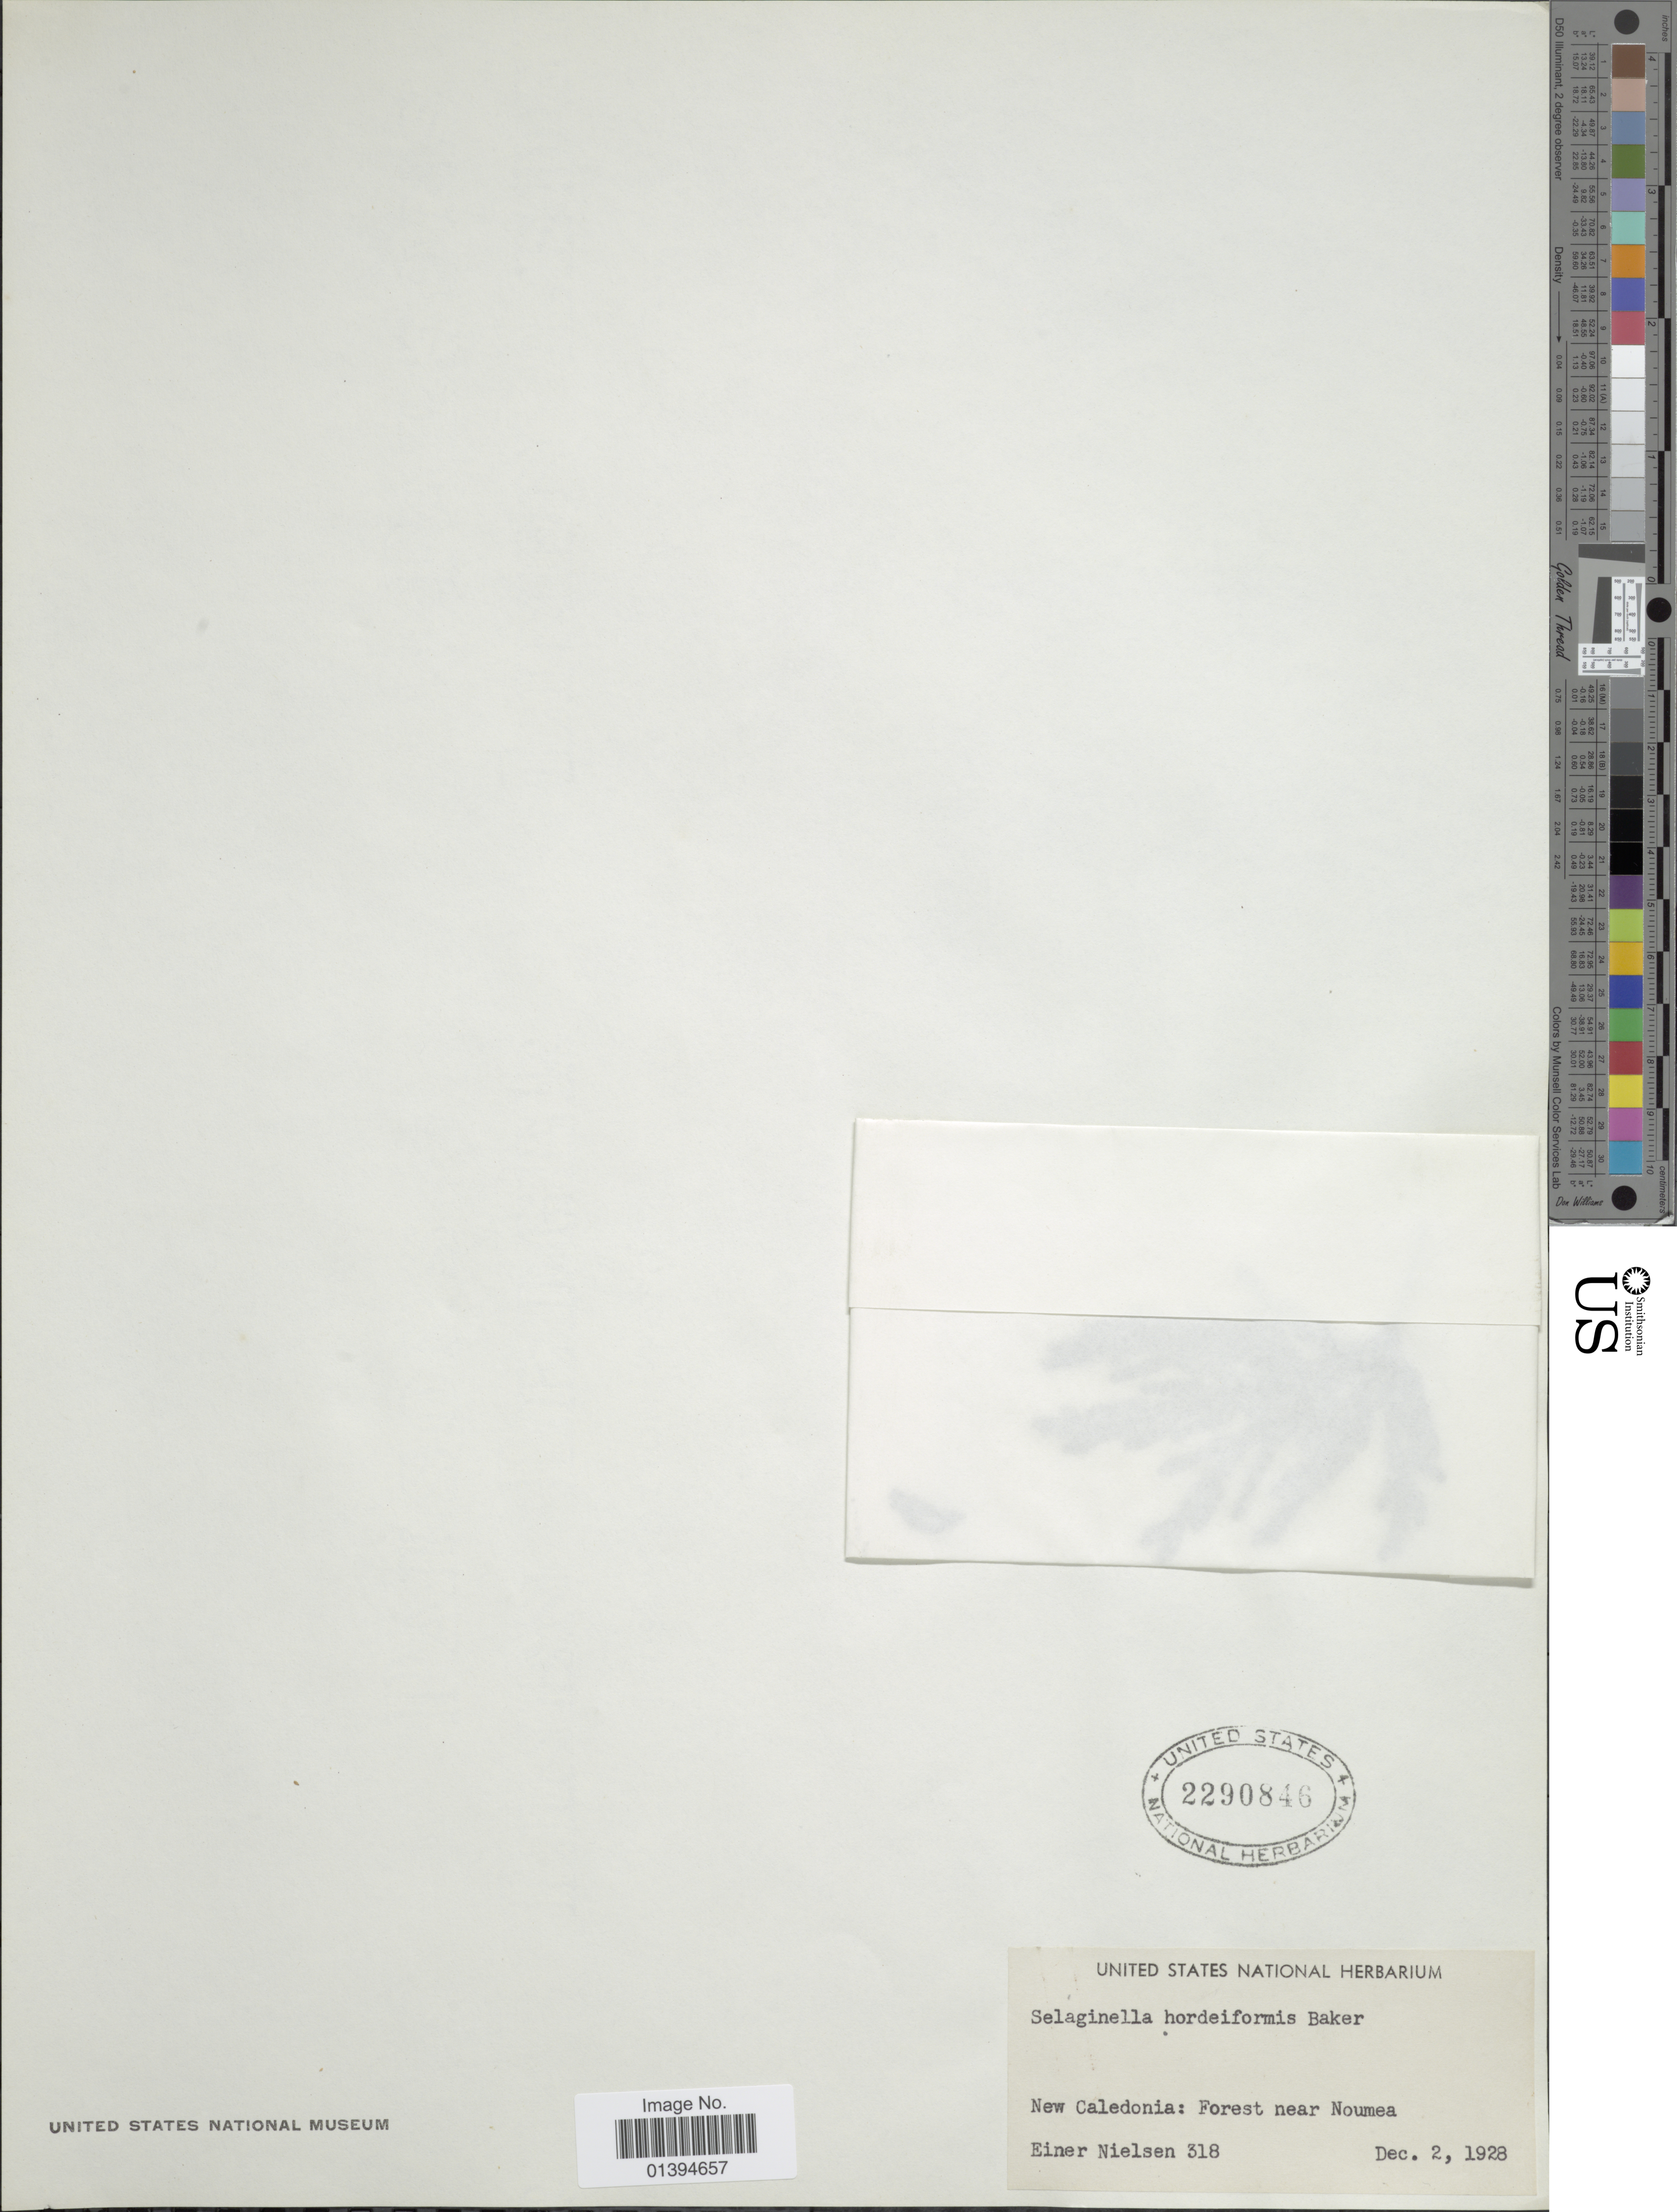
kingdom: Plantae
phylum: Tracheophyta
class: Lycopodiopsida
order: Selaginellales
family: Selaginellaceae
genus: Selaginella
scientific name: Selaginella hordeiformis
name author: Baker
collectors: E. Nielsen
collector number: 318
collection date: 1928-12-02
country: New Caledonia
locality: Forest near Noumea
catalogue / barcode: US 2290846